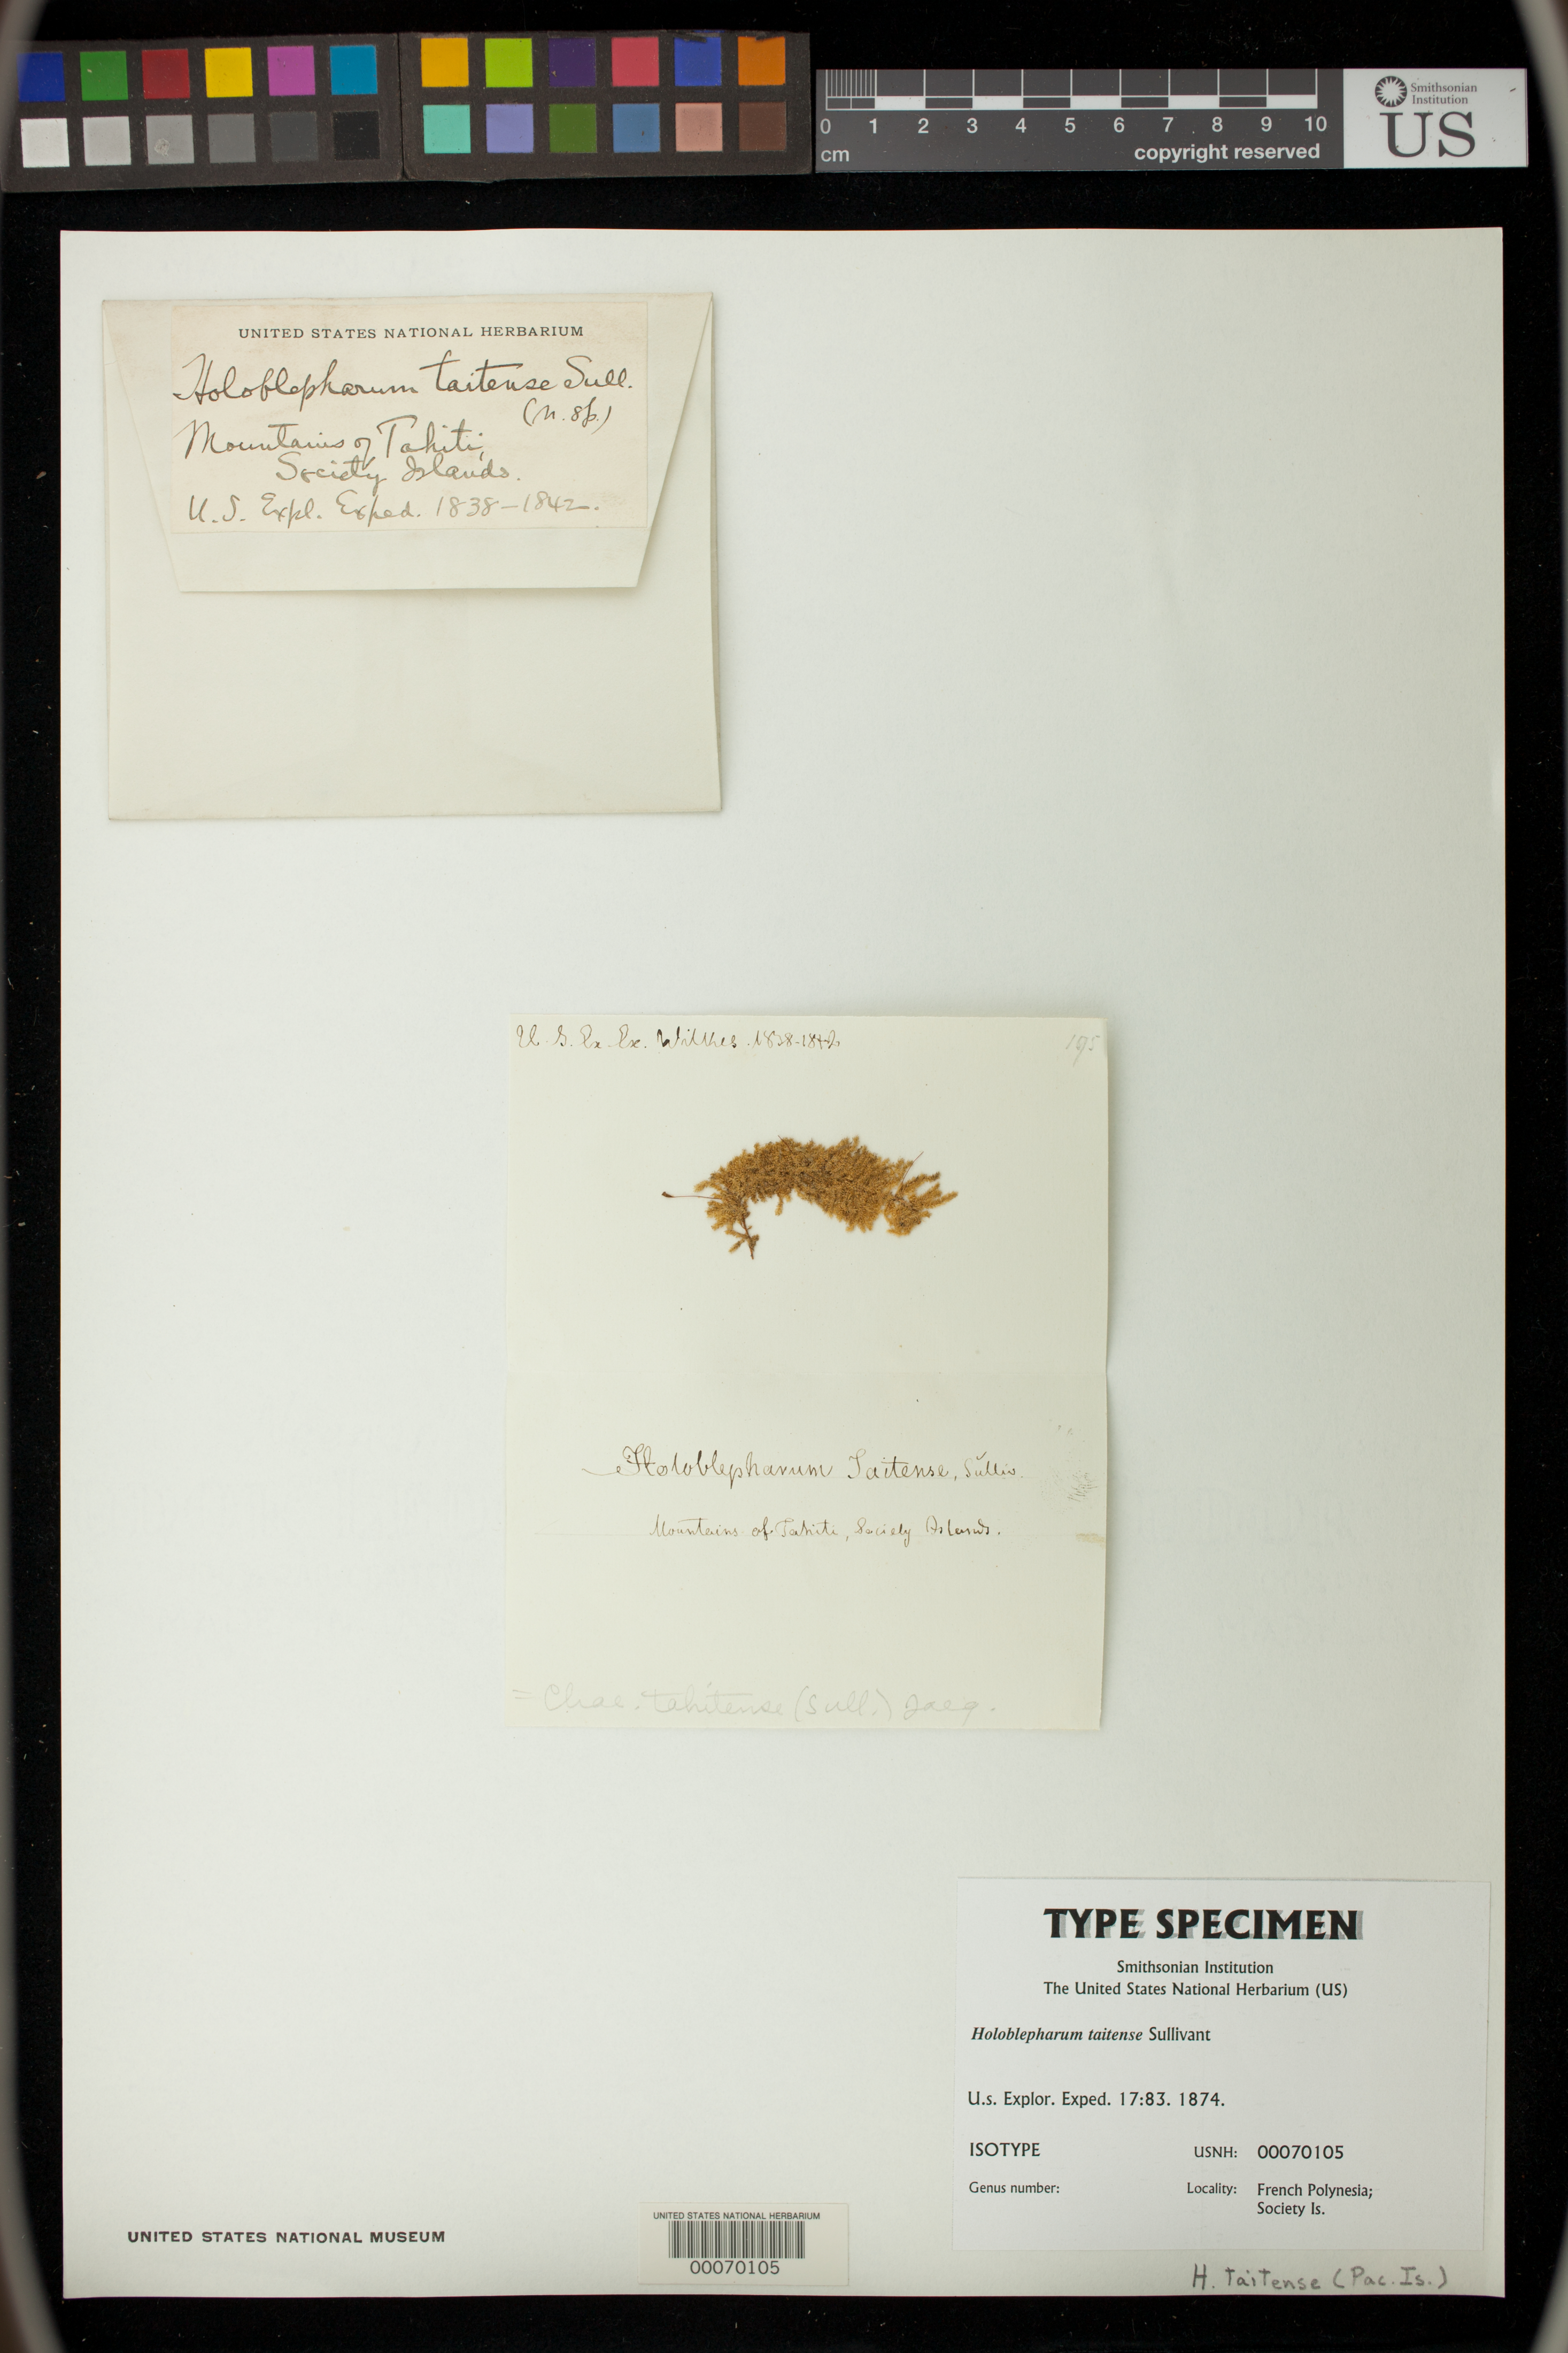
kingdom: Plantae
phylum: Bryophyta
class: Bryopsida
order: Hookeriales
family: Hookeriaceae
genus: Holoblepharum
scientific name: Holoblepharum taitense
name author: Sull.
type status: Isotype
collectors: Wilkes Explor. Exped.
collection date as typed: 1838 to -- --- 1842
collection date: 1838/1842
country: French Polynesia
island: Tahiti